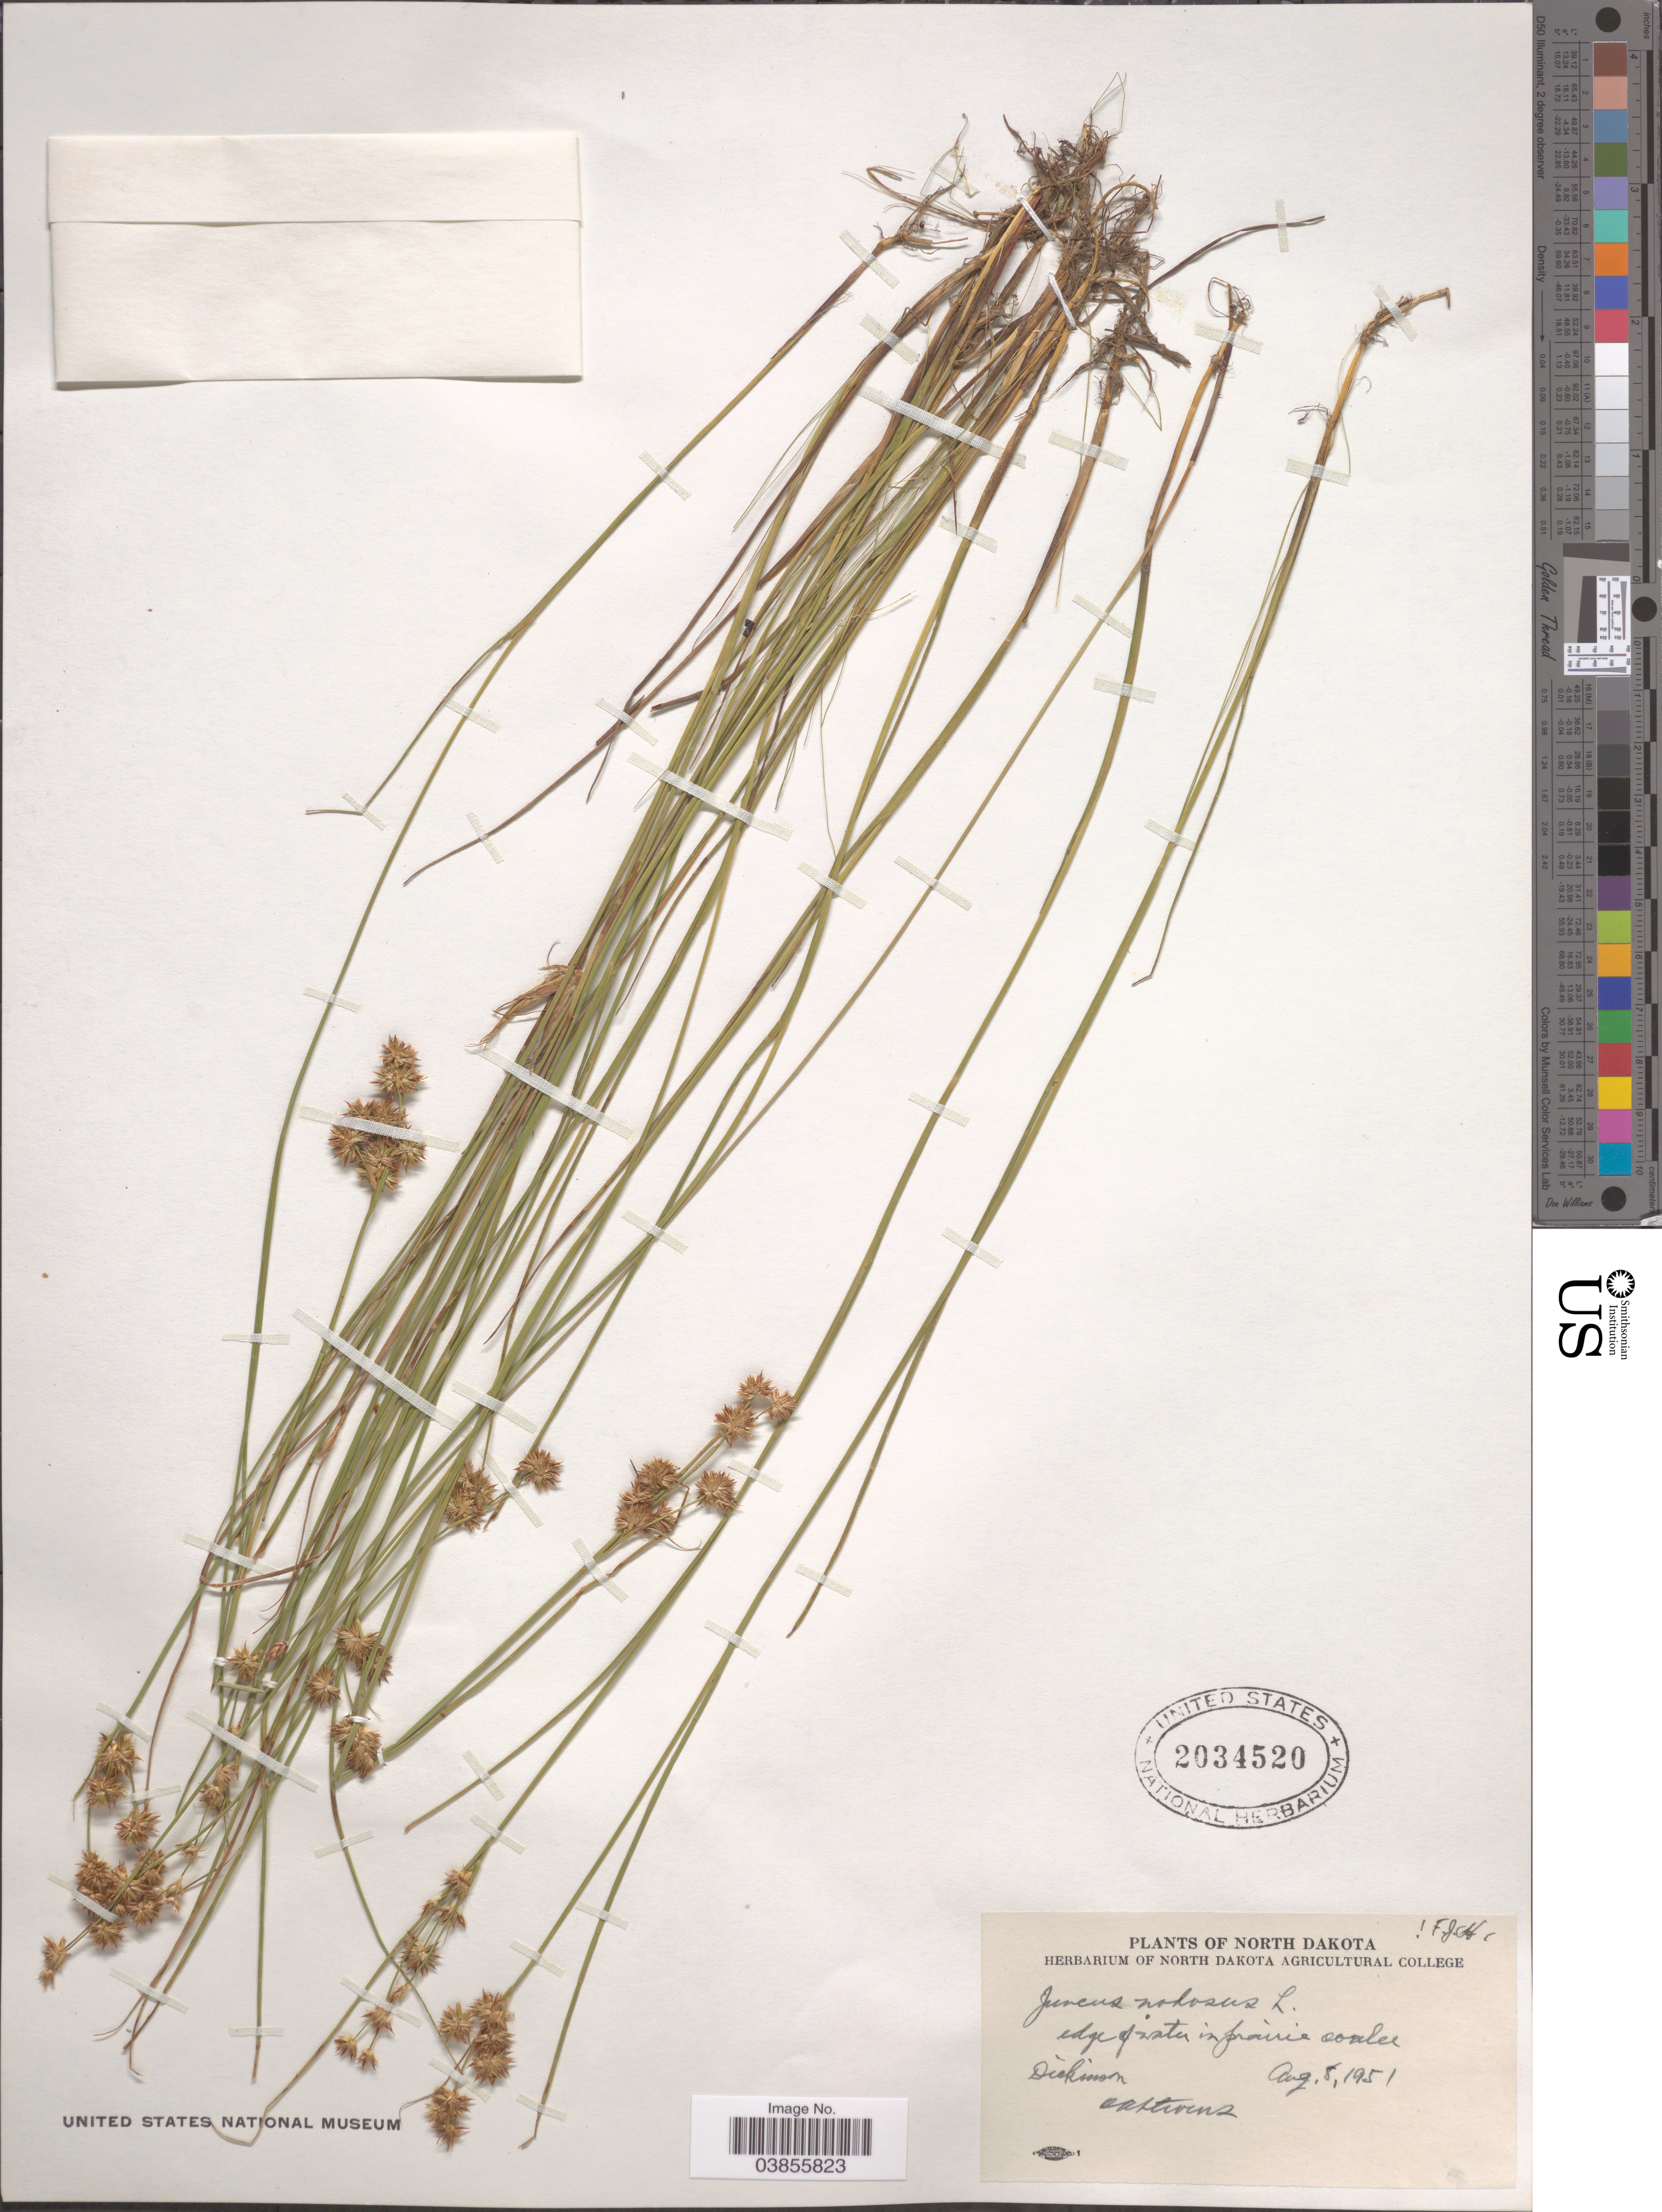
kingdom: Plantae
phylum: Tracheophyta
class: Liliopsida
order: Poales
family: Juncaceae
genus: Juncus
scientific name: Juncus nodosus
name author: L.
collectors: O. A. Stevens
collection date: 1951-08-08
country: United States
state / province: North Dakota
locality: Dickinson.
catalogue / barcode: US 2034520